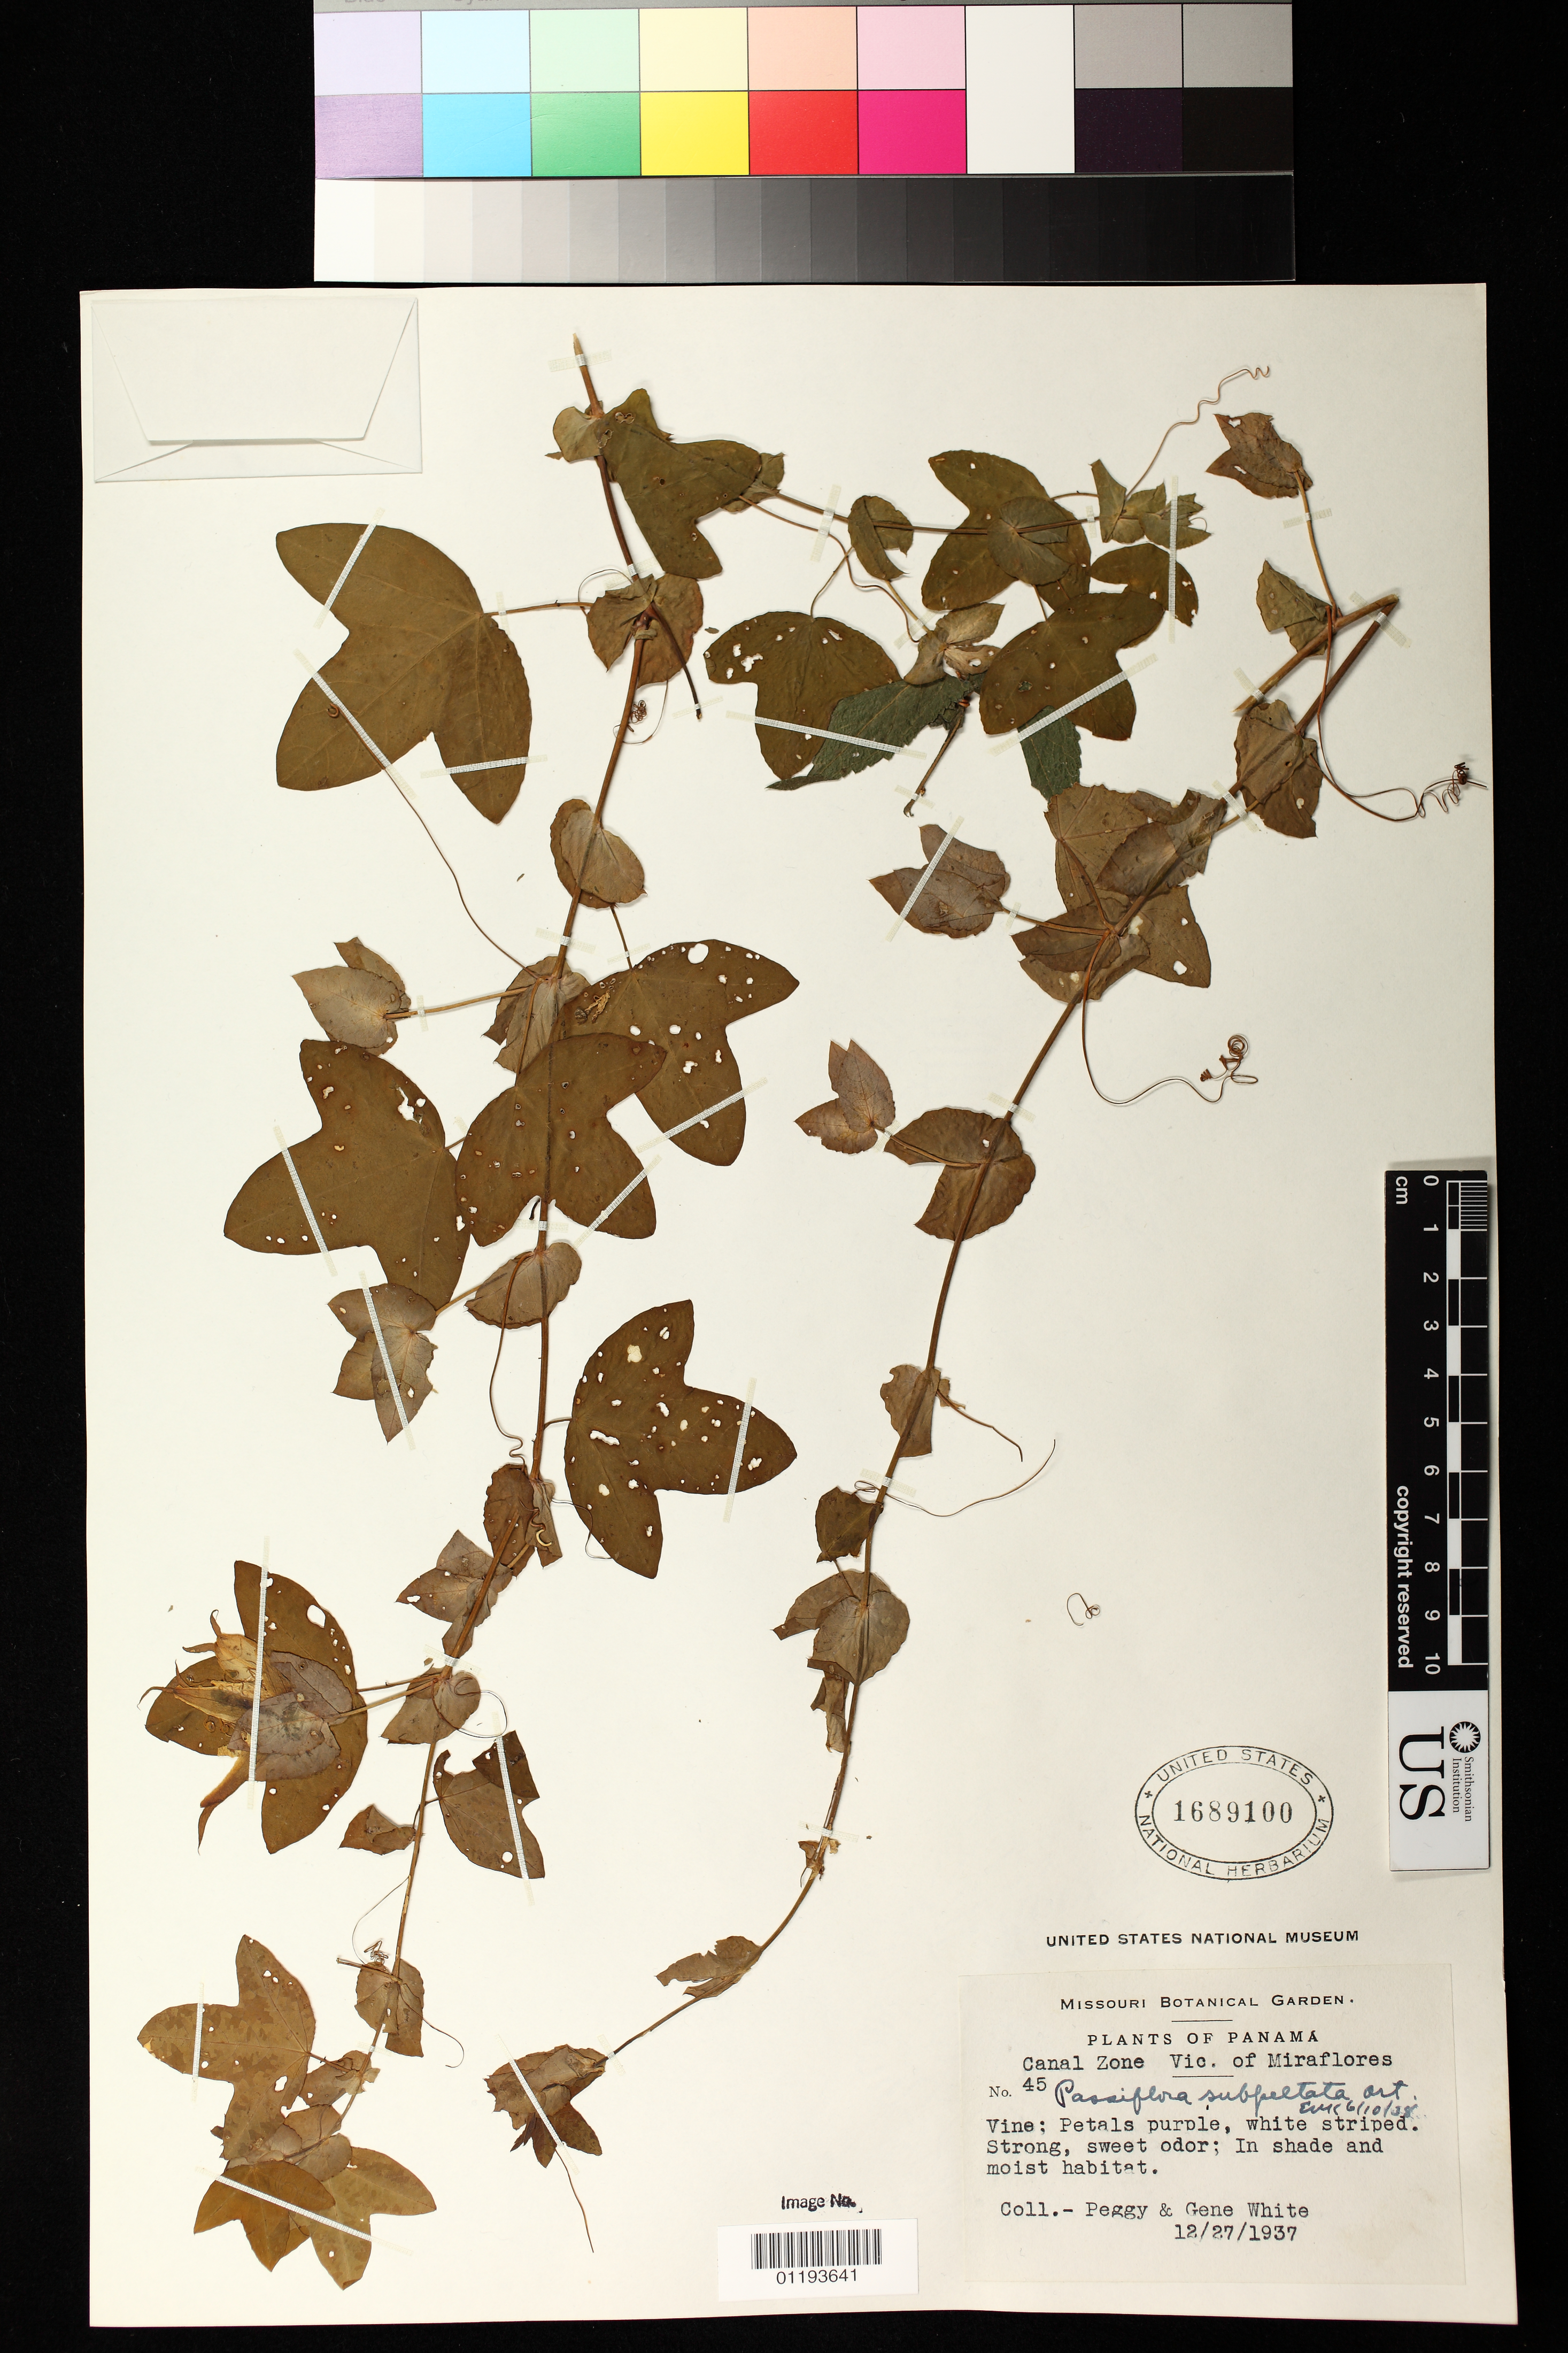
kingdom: Plantae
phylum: Tracheophyta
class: Magnoliopsida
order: Malpighiales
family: Passifloraceae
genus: Passiflora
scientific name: Passiflora subpeltata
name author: Ortega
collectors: P. White & G. White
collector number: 45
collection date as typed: Dec 27 1937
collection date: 1937-12-27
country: Panama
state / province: Panamá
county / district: Canal Zone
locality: Canal Zone, vicinity of Miraflores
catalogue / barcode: US 1689100